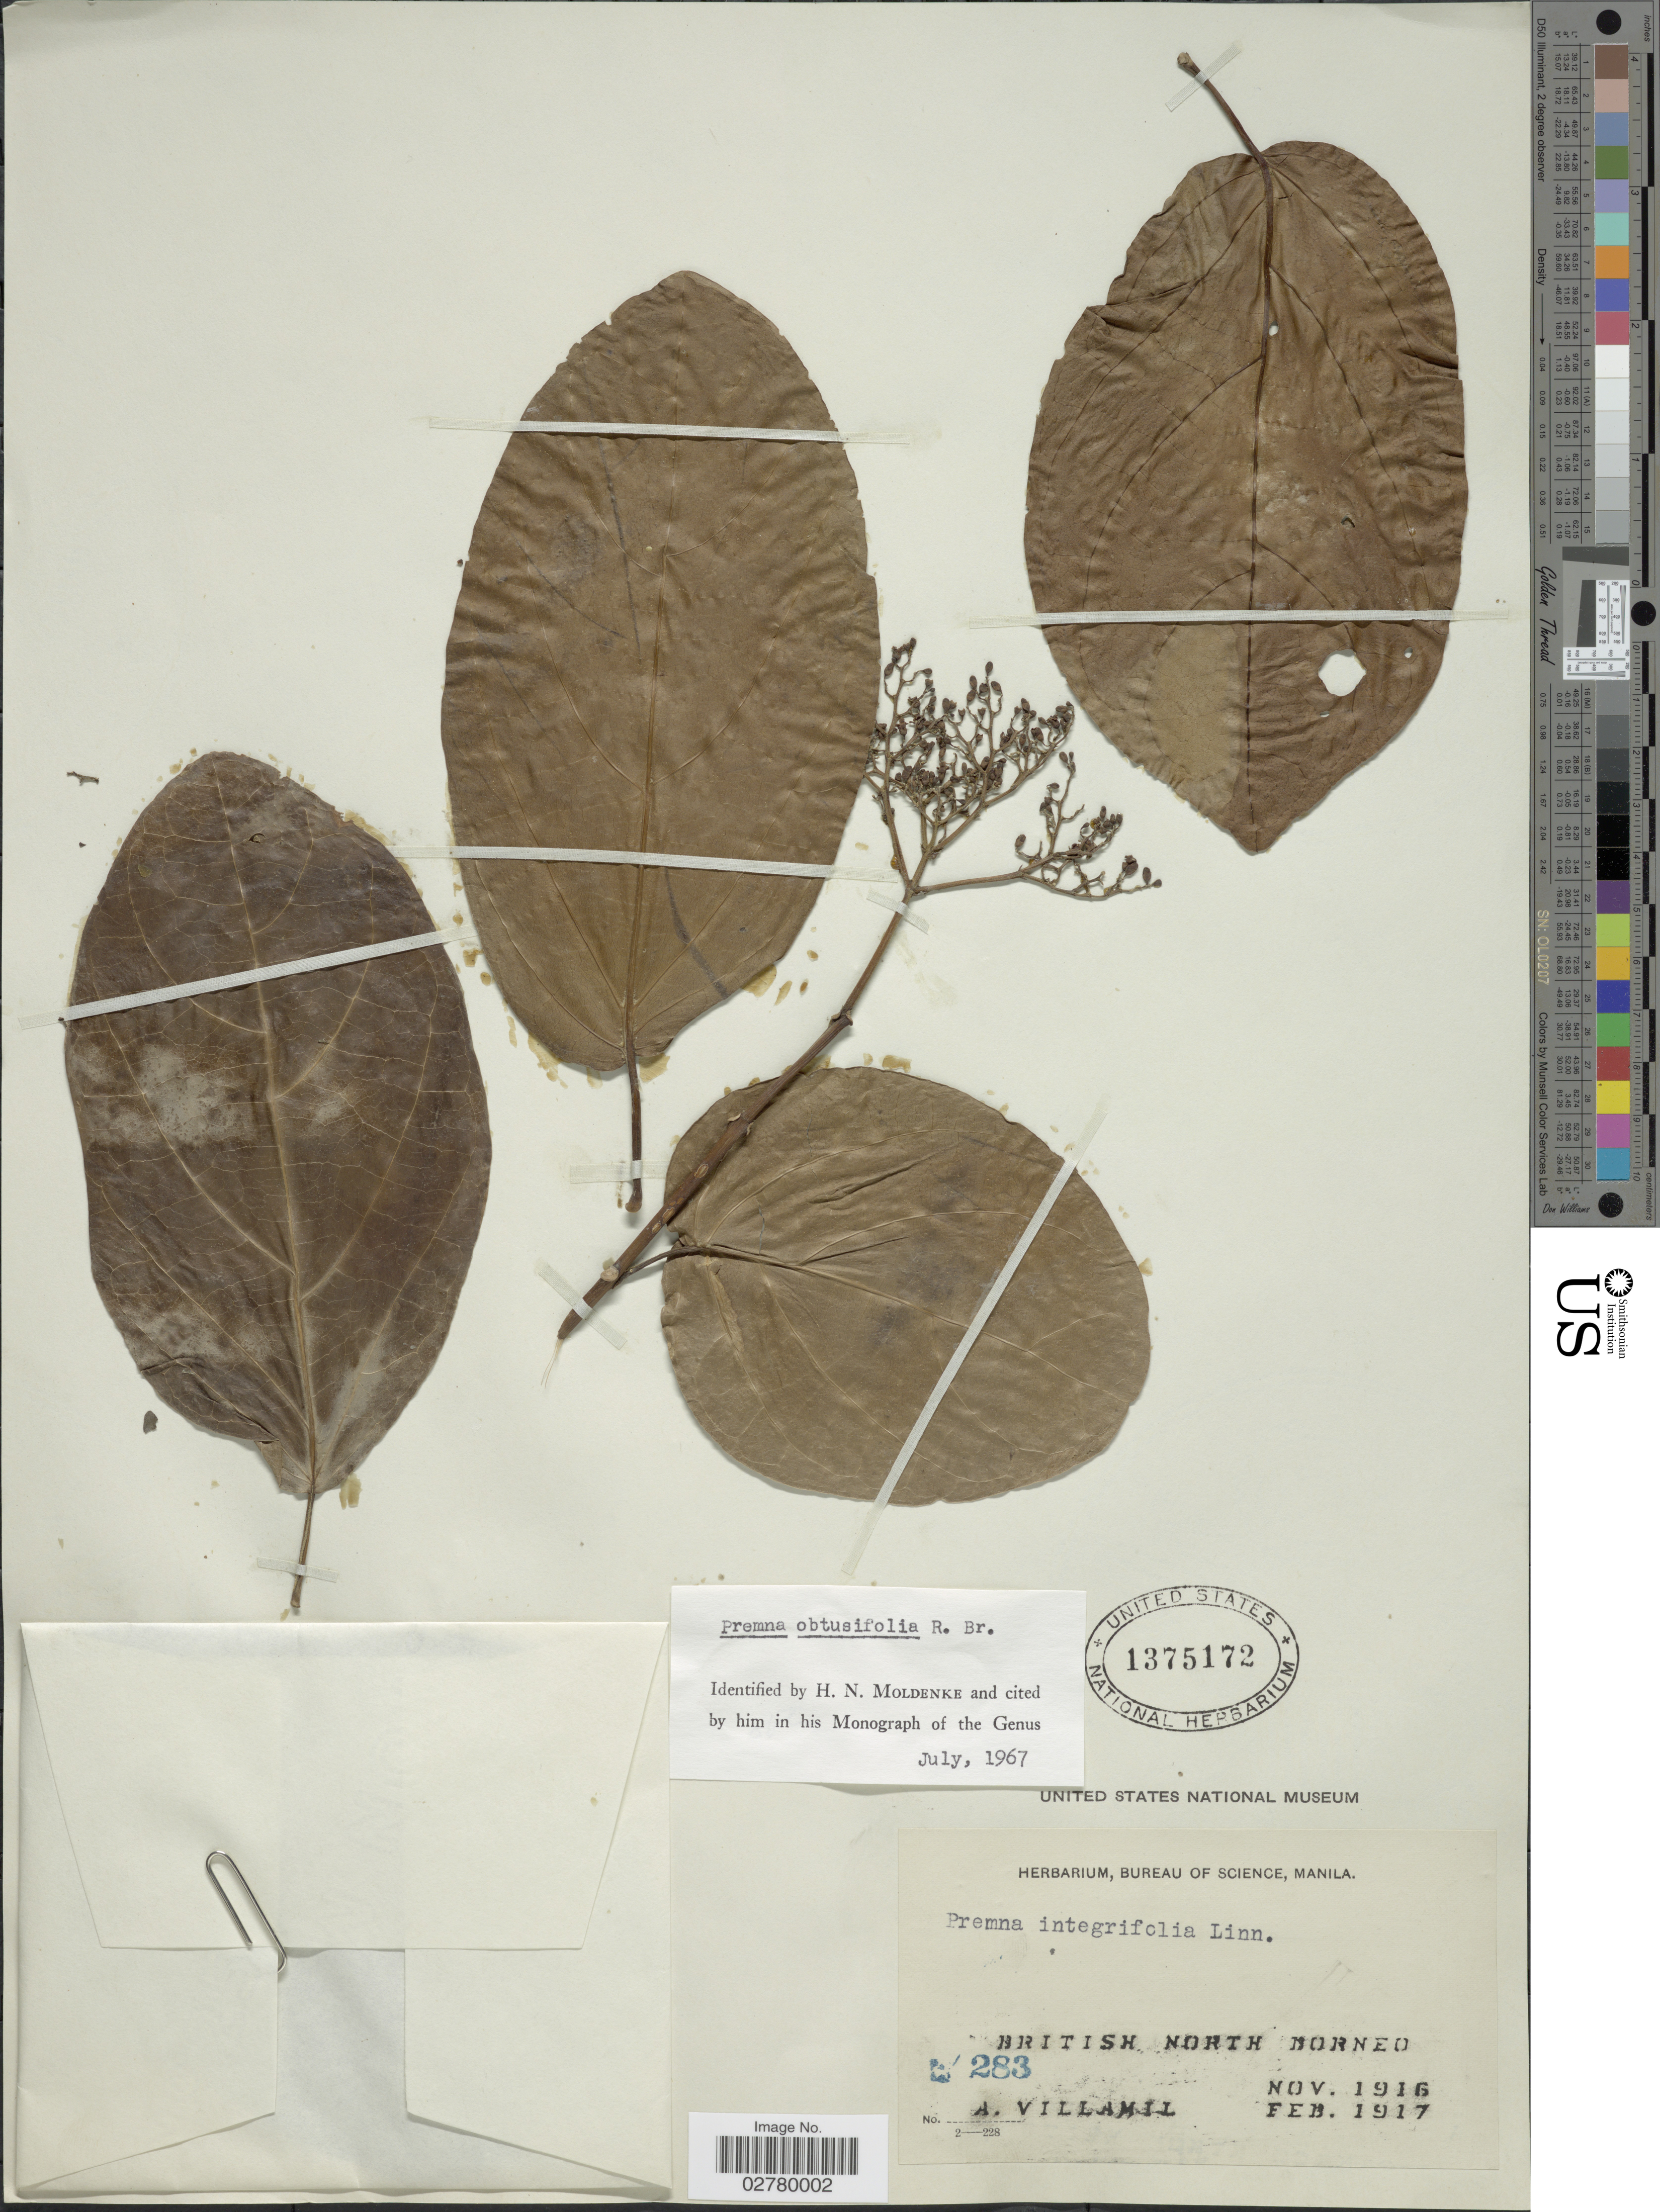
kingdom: Plantae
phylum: Tracheophyta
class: Magnoliopsida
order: Lamiales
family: Lamiaceae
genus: Premna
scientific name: Premna obtusifolia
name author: R. Br.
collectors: A. Villamil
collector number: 283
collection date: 1916-11/1917-02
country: Malaysia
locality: British North Borneo.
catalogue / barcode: US 1375172